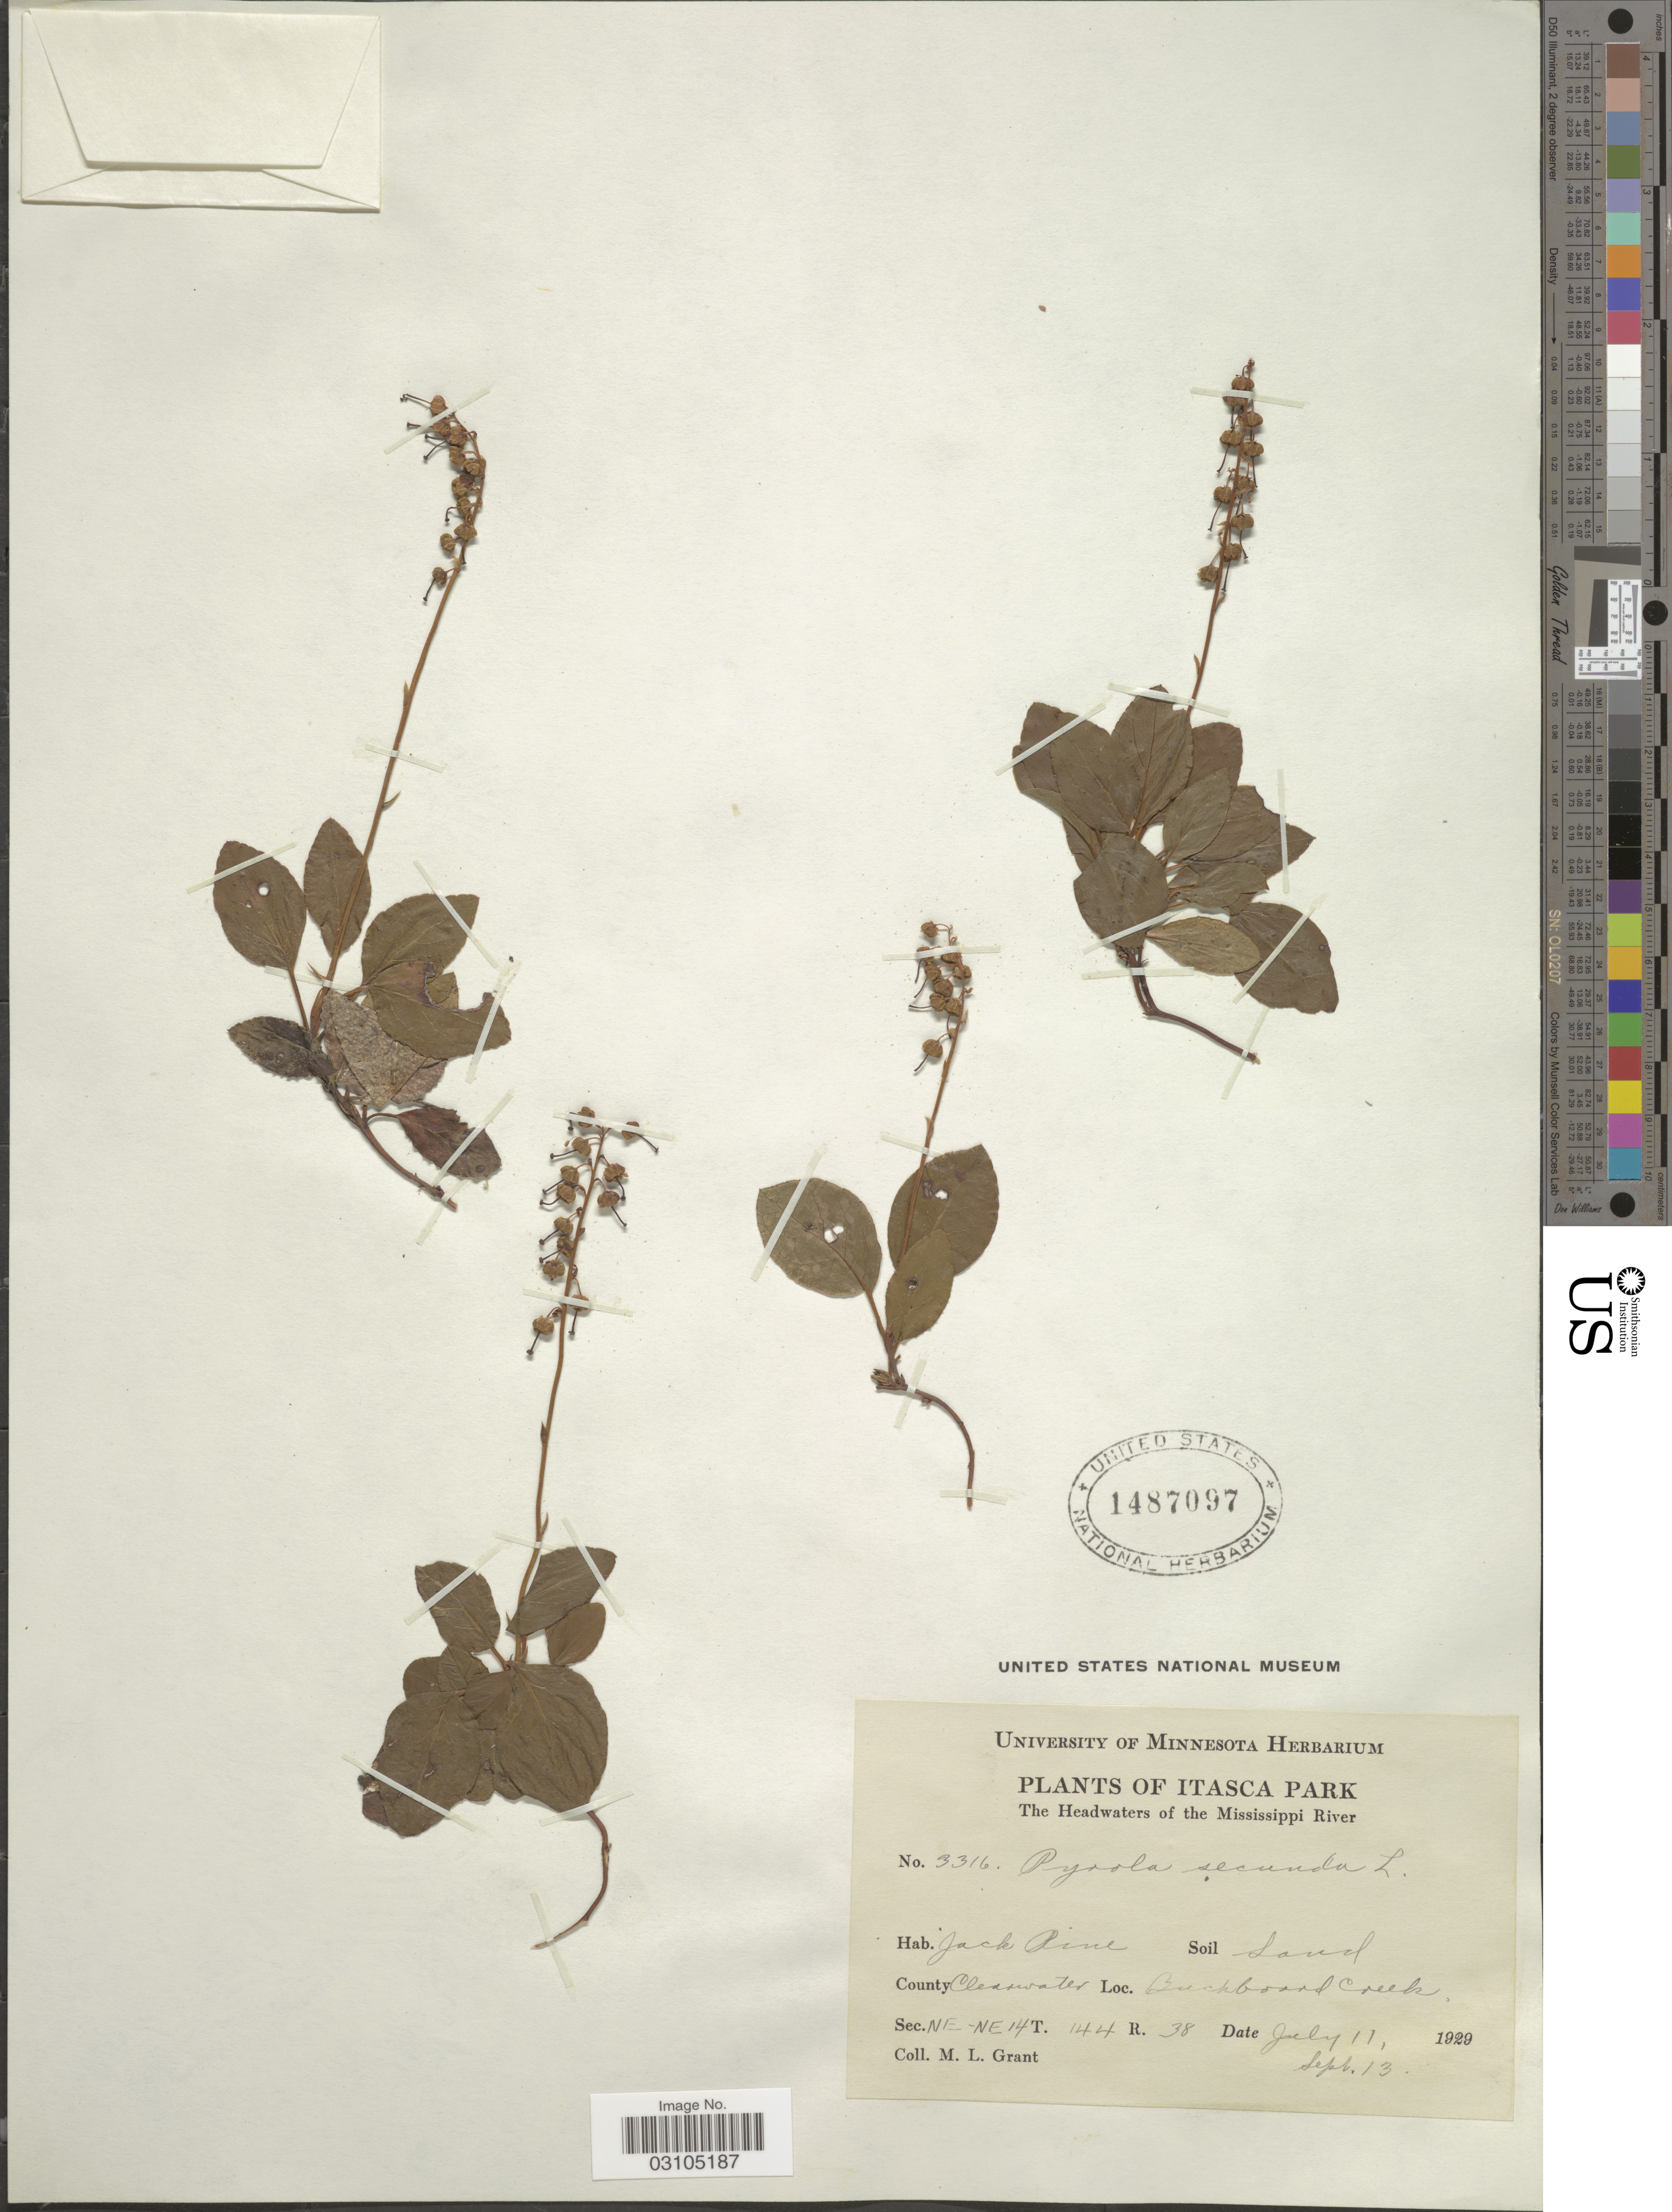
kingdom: Plantae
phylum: Tracheophyta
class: Magnoliopsida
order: Ericales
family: Ericaceae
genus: Orthilia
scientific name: Orthilia secunda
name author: (L.) House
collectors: M. L. Grant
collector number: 3316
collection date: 1929-07-11/1929-09-13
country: United States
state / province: Minnesota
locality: Itasca Park. The Headwaters of the Mississippi River. County Clearwater. Buckboard Creek. Sec. NE-NE 14 T. 144 R. 38.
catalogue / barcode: US 1487097